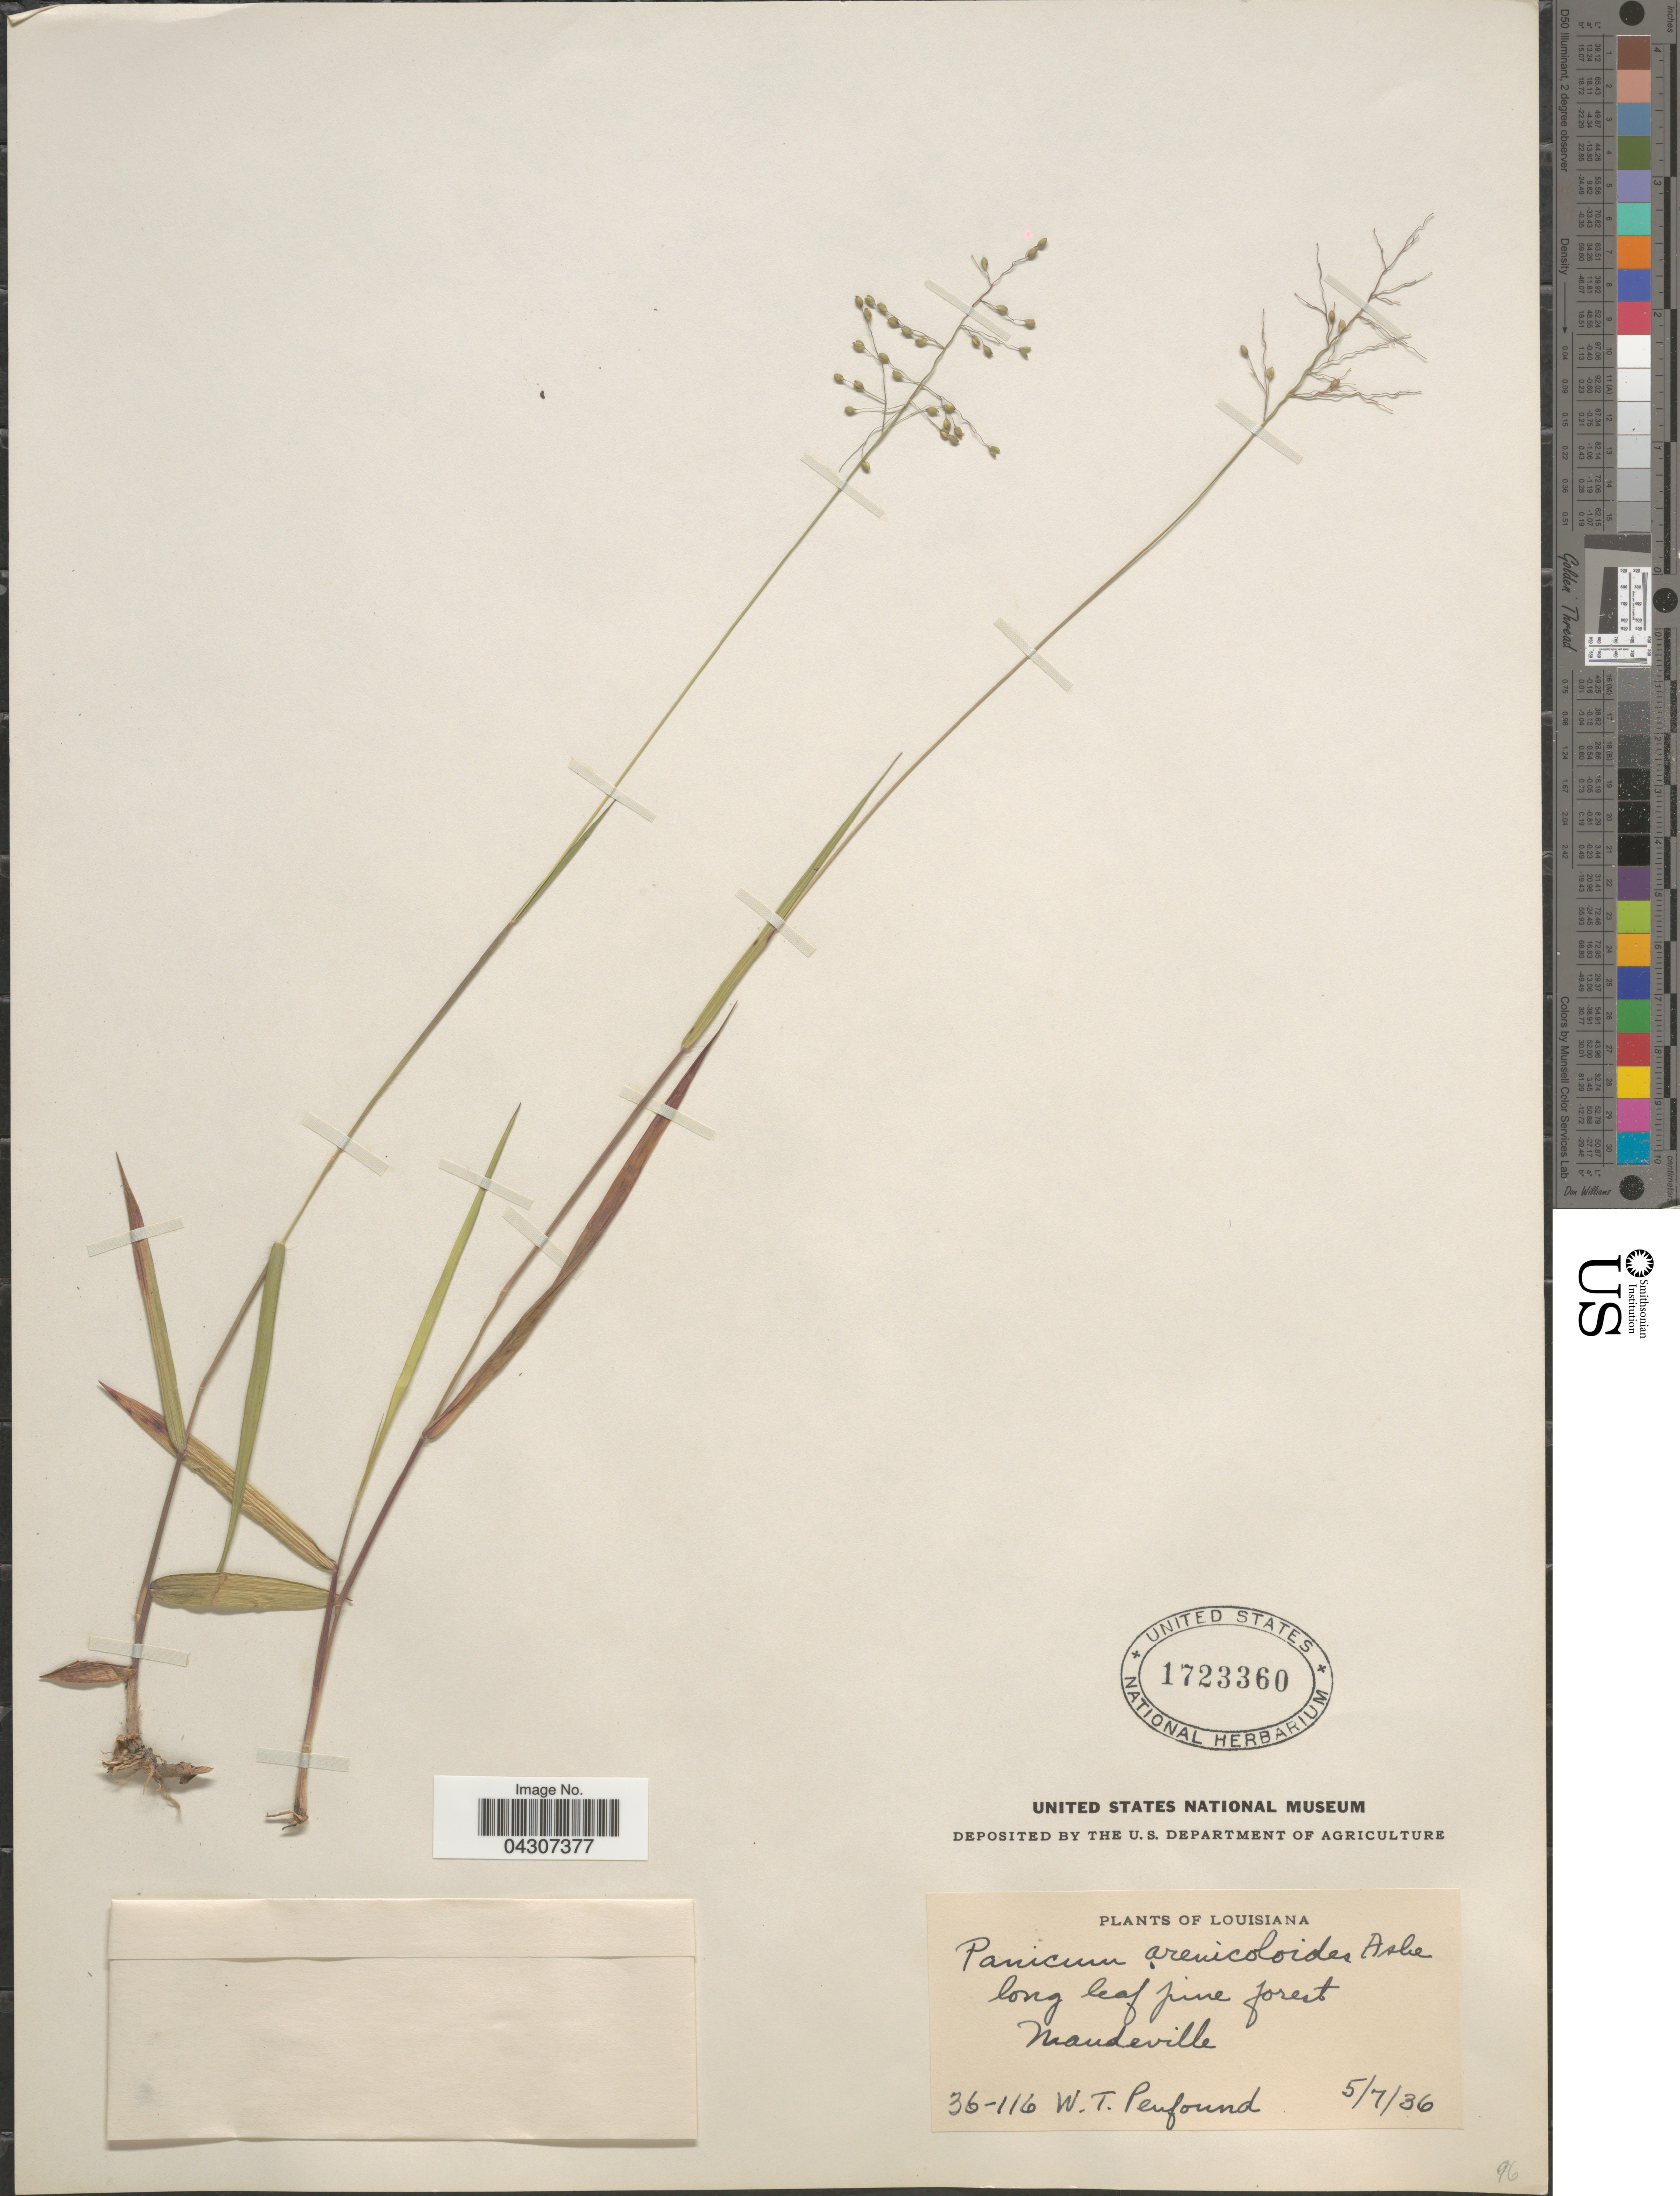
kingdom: Plantae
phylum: Tracheophyta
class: Liliopsida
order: Poales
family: Poaceae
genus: Dichanthelium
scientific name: Dichanthelium aciculare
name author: (Desv. ex Poir.) Gould & C.A. Clark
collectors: W. Penfound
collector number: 36-116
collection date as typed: Transcribed d/m/y: 7/5/36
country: United States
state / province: Louisiana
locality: Long leaf pine forest. Mandeville.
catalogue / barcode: US 1723360